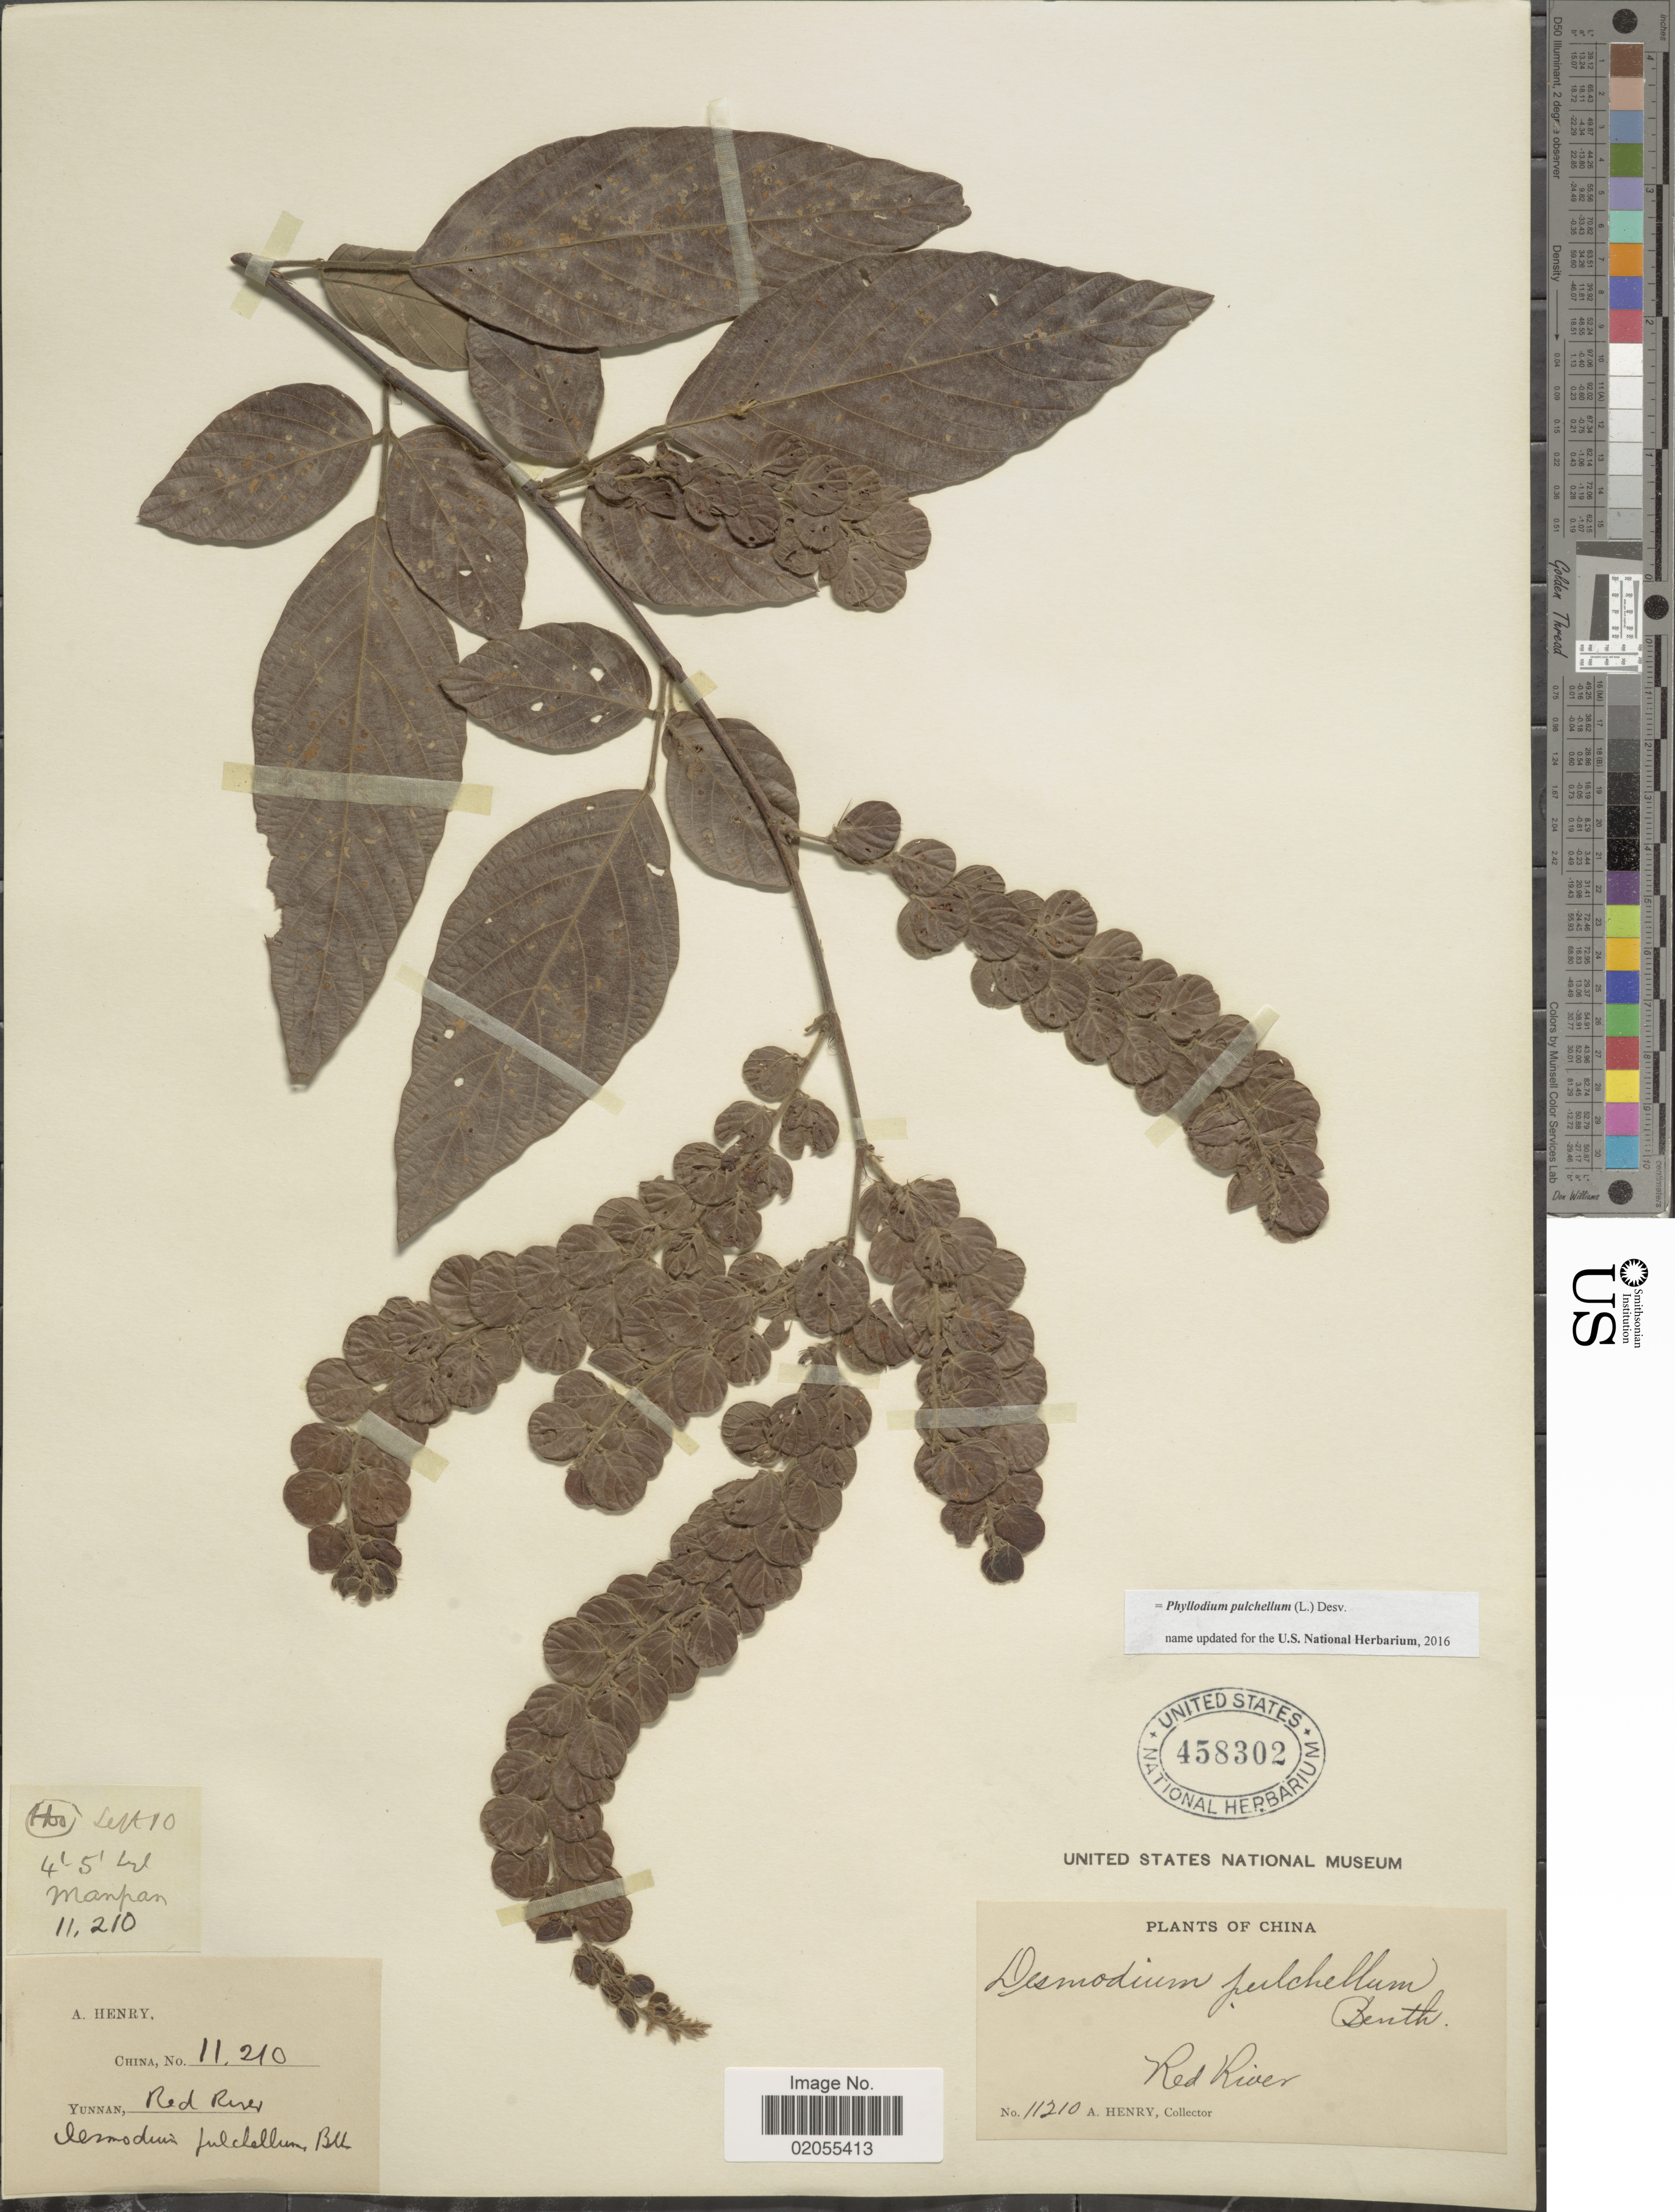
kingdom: Plantae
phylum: Tracheophyta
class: Magnoliopsida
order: Fabales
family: Fabaceae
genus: Phyllodium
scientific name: Phyllodium pulchellum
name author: (L.) Desv.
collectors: A. Henry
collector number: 11210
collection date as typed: Transcribed d/m/y: /9/10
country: China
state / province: Yunnan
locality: Manpan, Red River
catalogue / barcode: US 458302